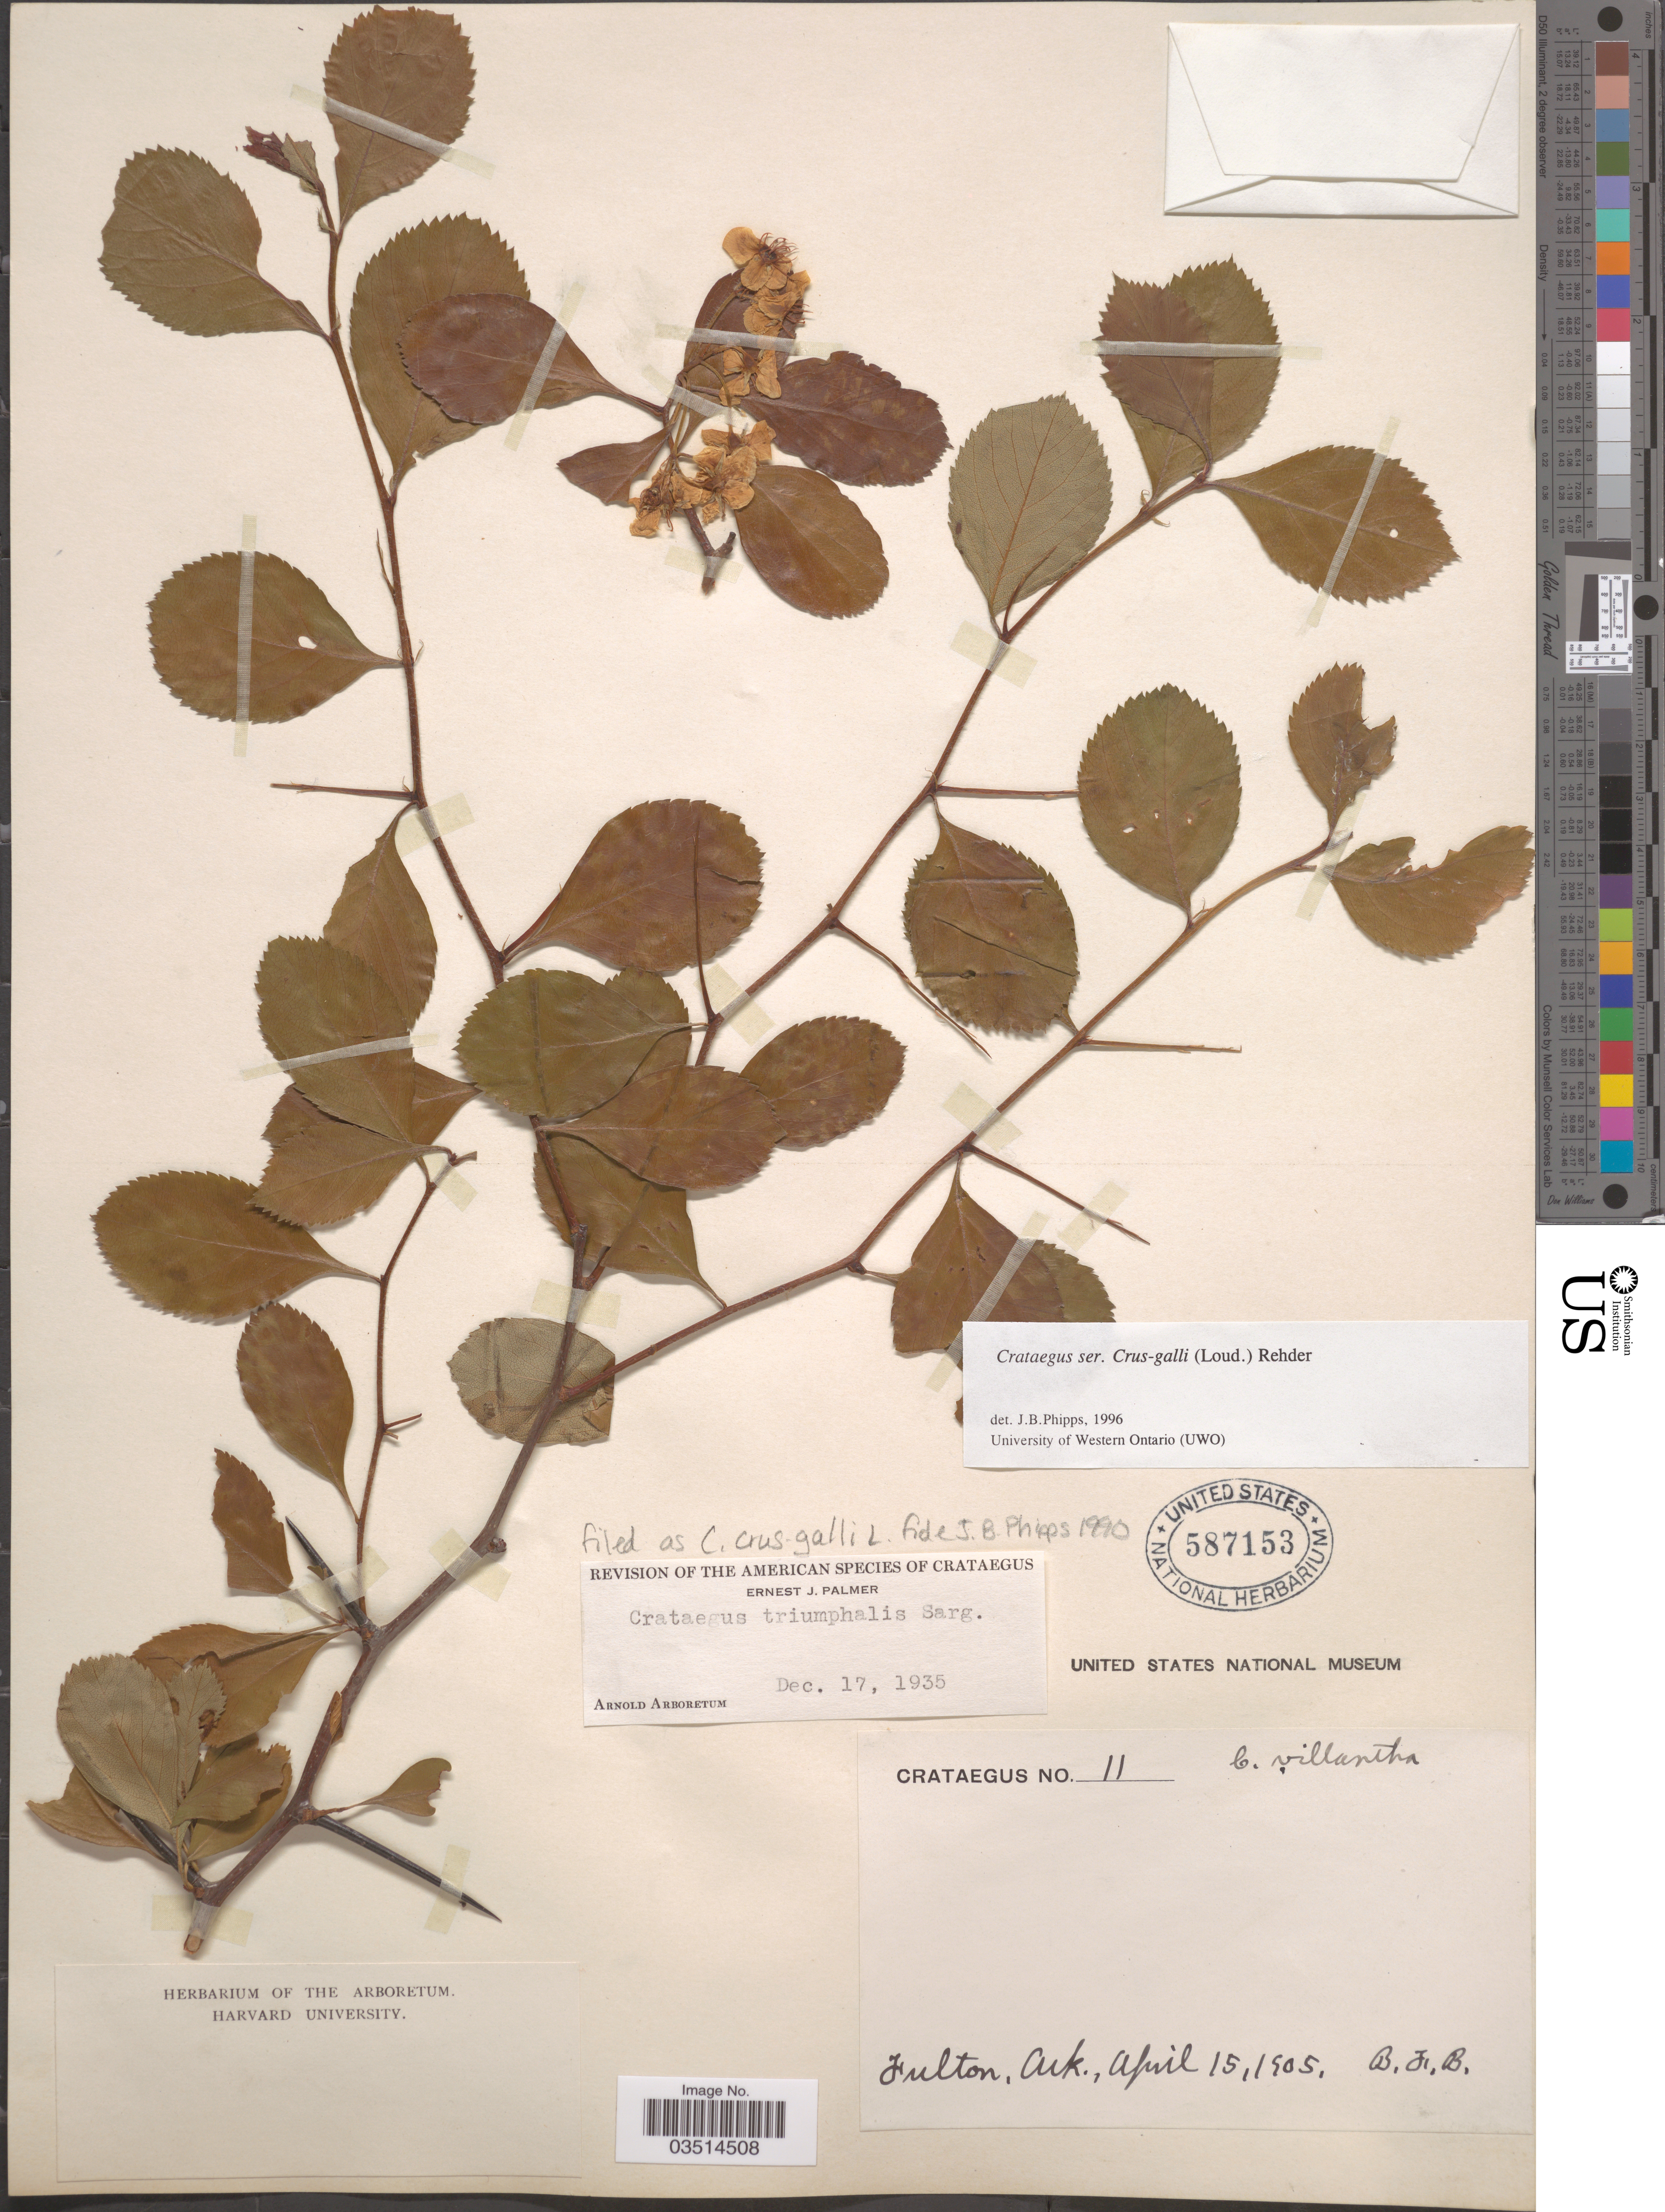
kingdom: Plantae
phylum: Tracheophyta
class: Magnoliopsida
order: Rosales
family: Rosaceae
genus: Crataegus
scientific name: Crataegus crus-galli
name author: L.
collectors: B. F. B.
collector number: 11?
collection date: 1905-04-15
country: United States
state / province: Arkansas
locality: Fulton.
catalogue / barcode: US 587153